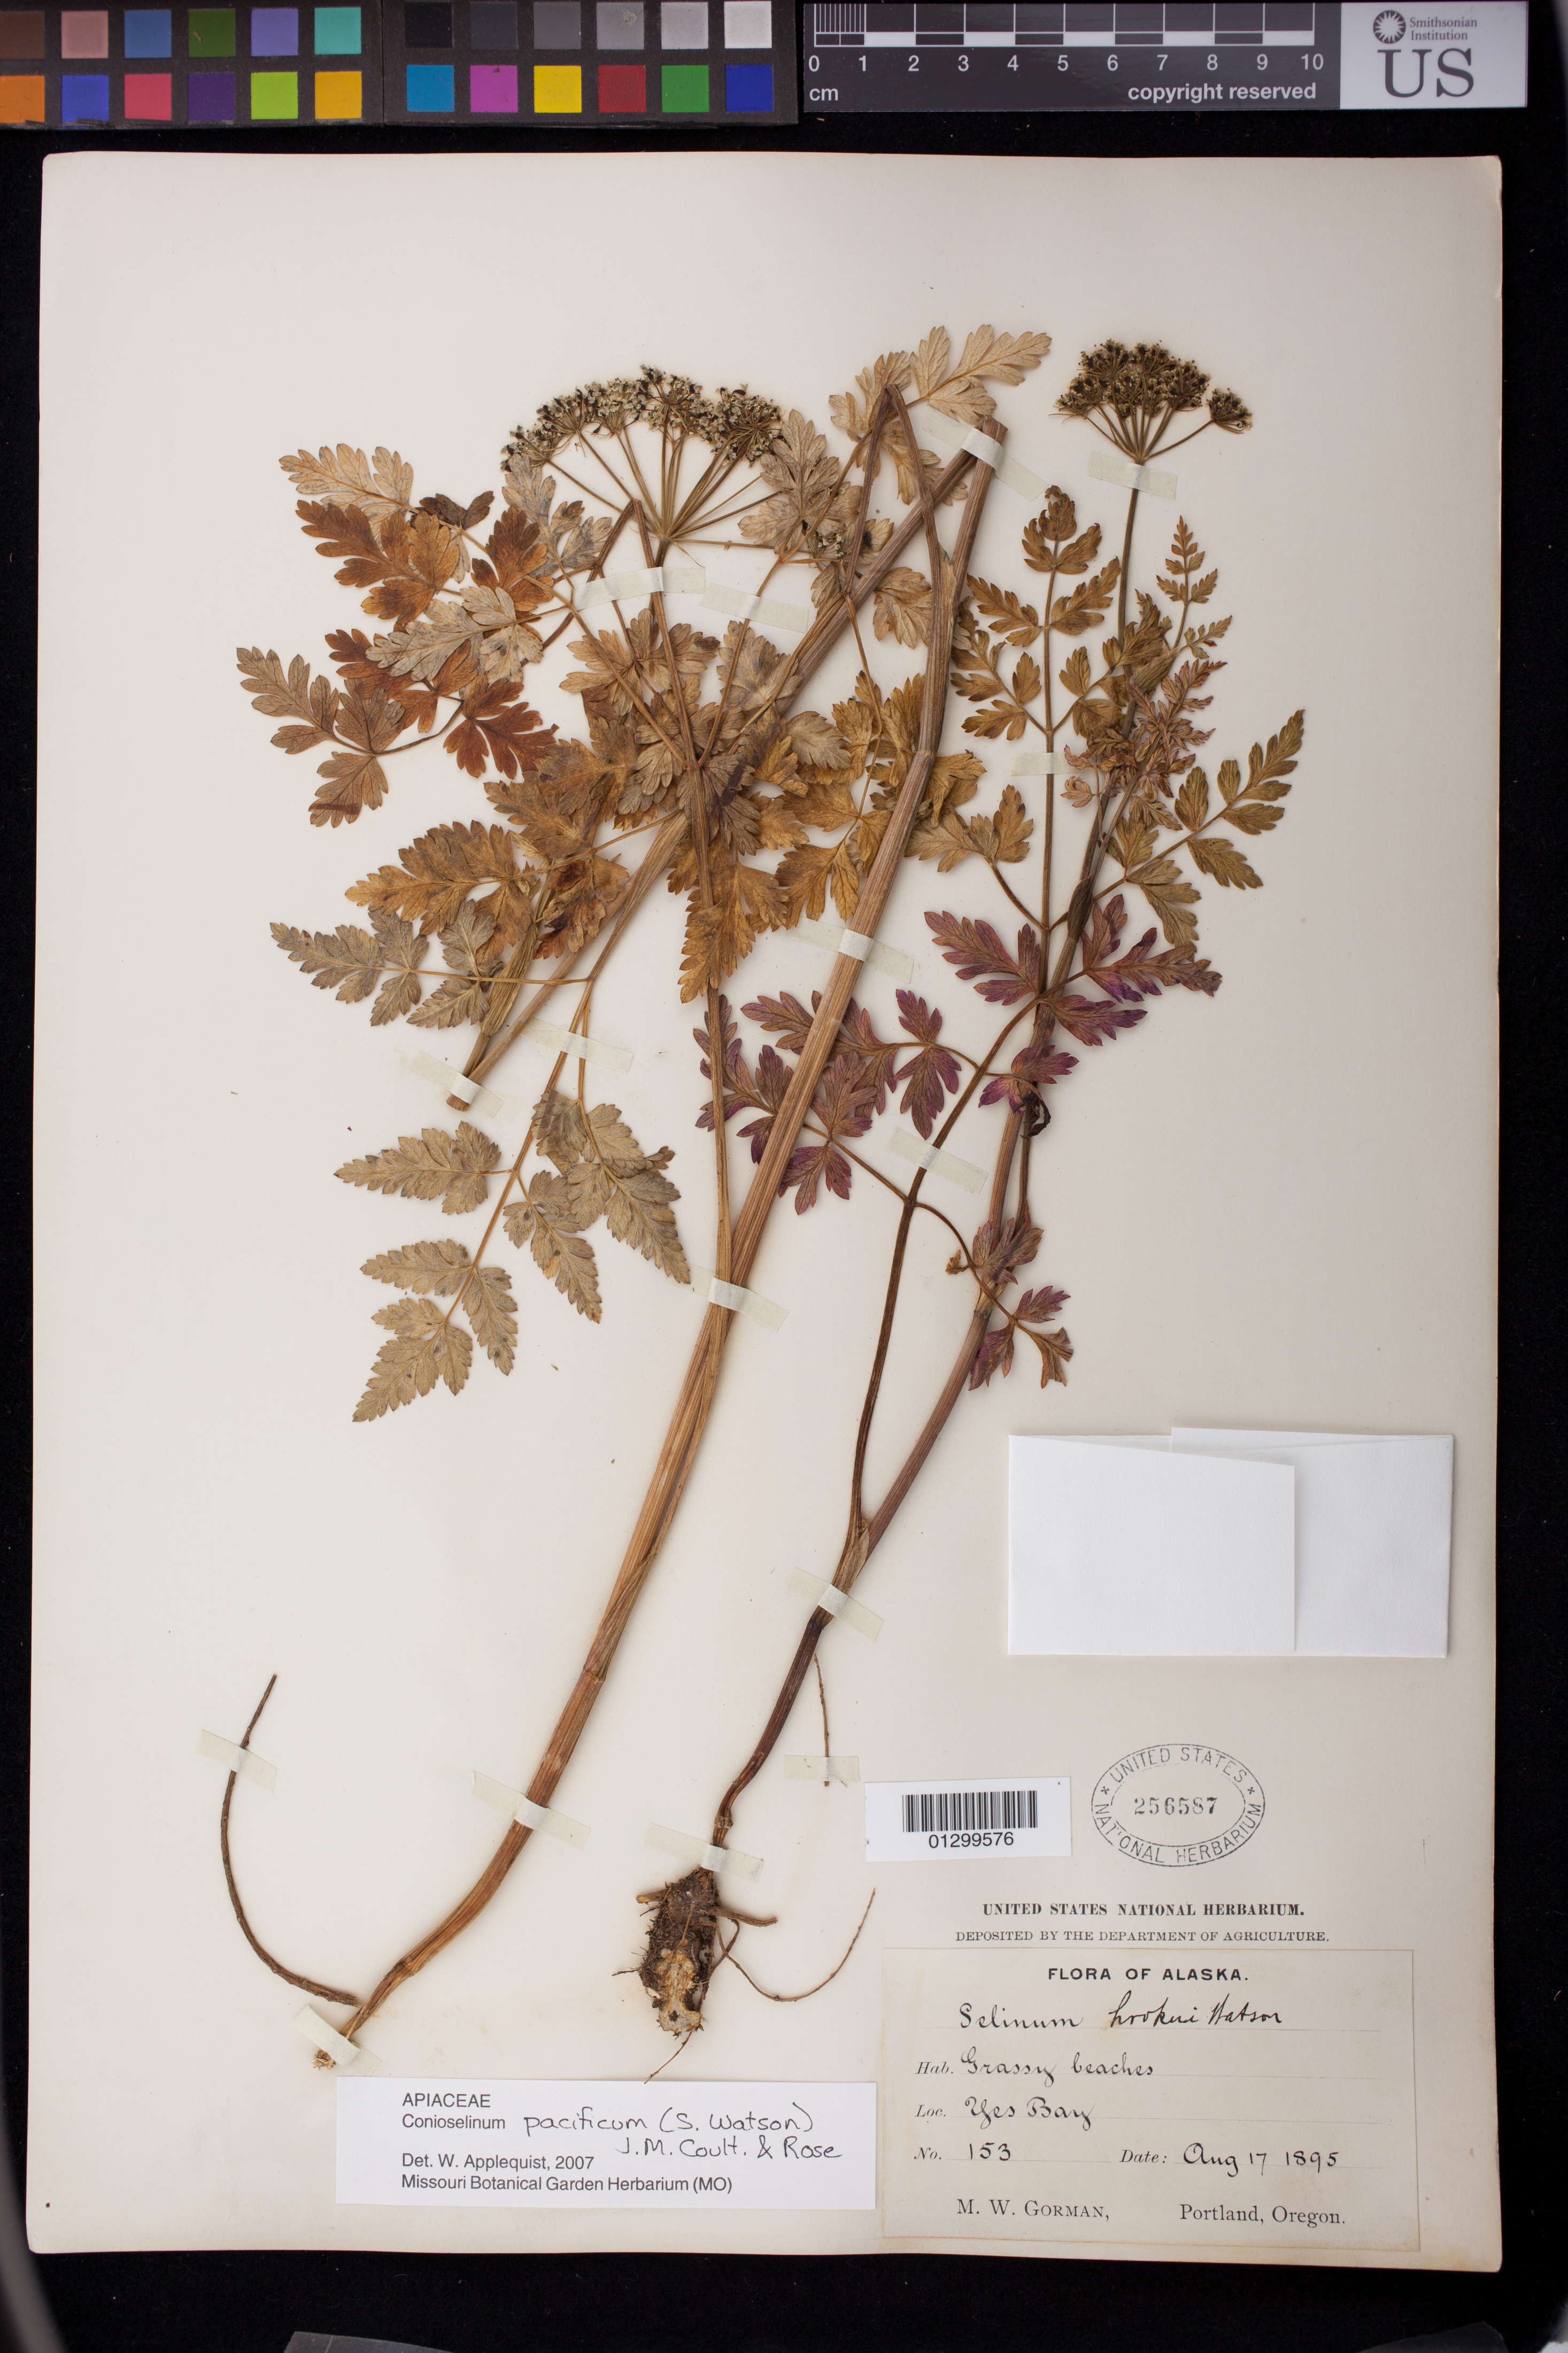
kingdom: Plantae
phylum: Tracheophyta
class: Magnoliopsida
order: Apiales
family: Apiaceae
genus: Conioselinum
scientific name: Conioselinum pacificum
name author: (S. Watson) J.M. Coult. & Rose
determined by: Applequist, W. L.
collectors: M. W. Gorman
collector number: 153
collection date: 1895-08-17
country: United States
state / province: Alaska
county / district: Ketchikan Gateway Borough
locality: Yes Bay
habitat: Grassy beaches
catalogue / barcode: US 256587